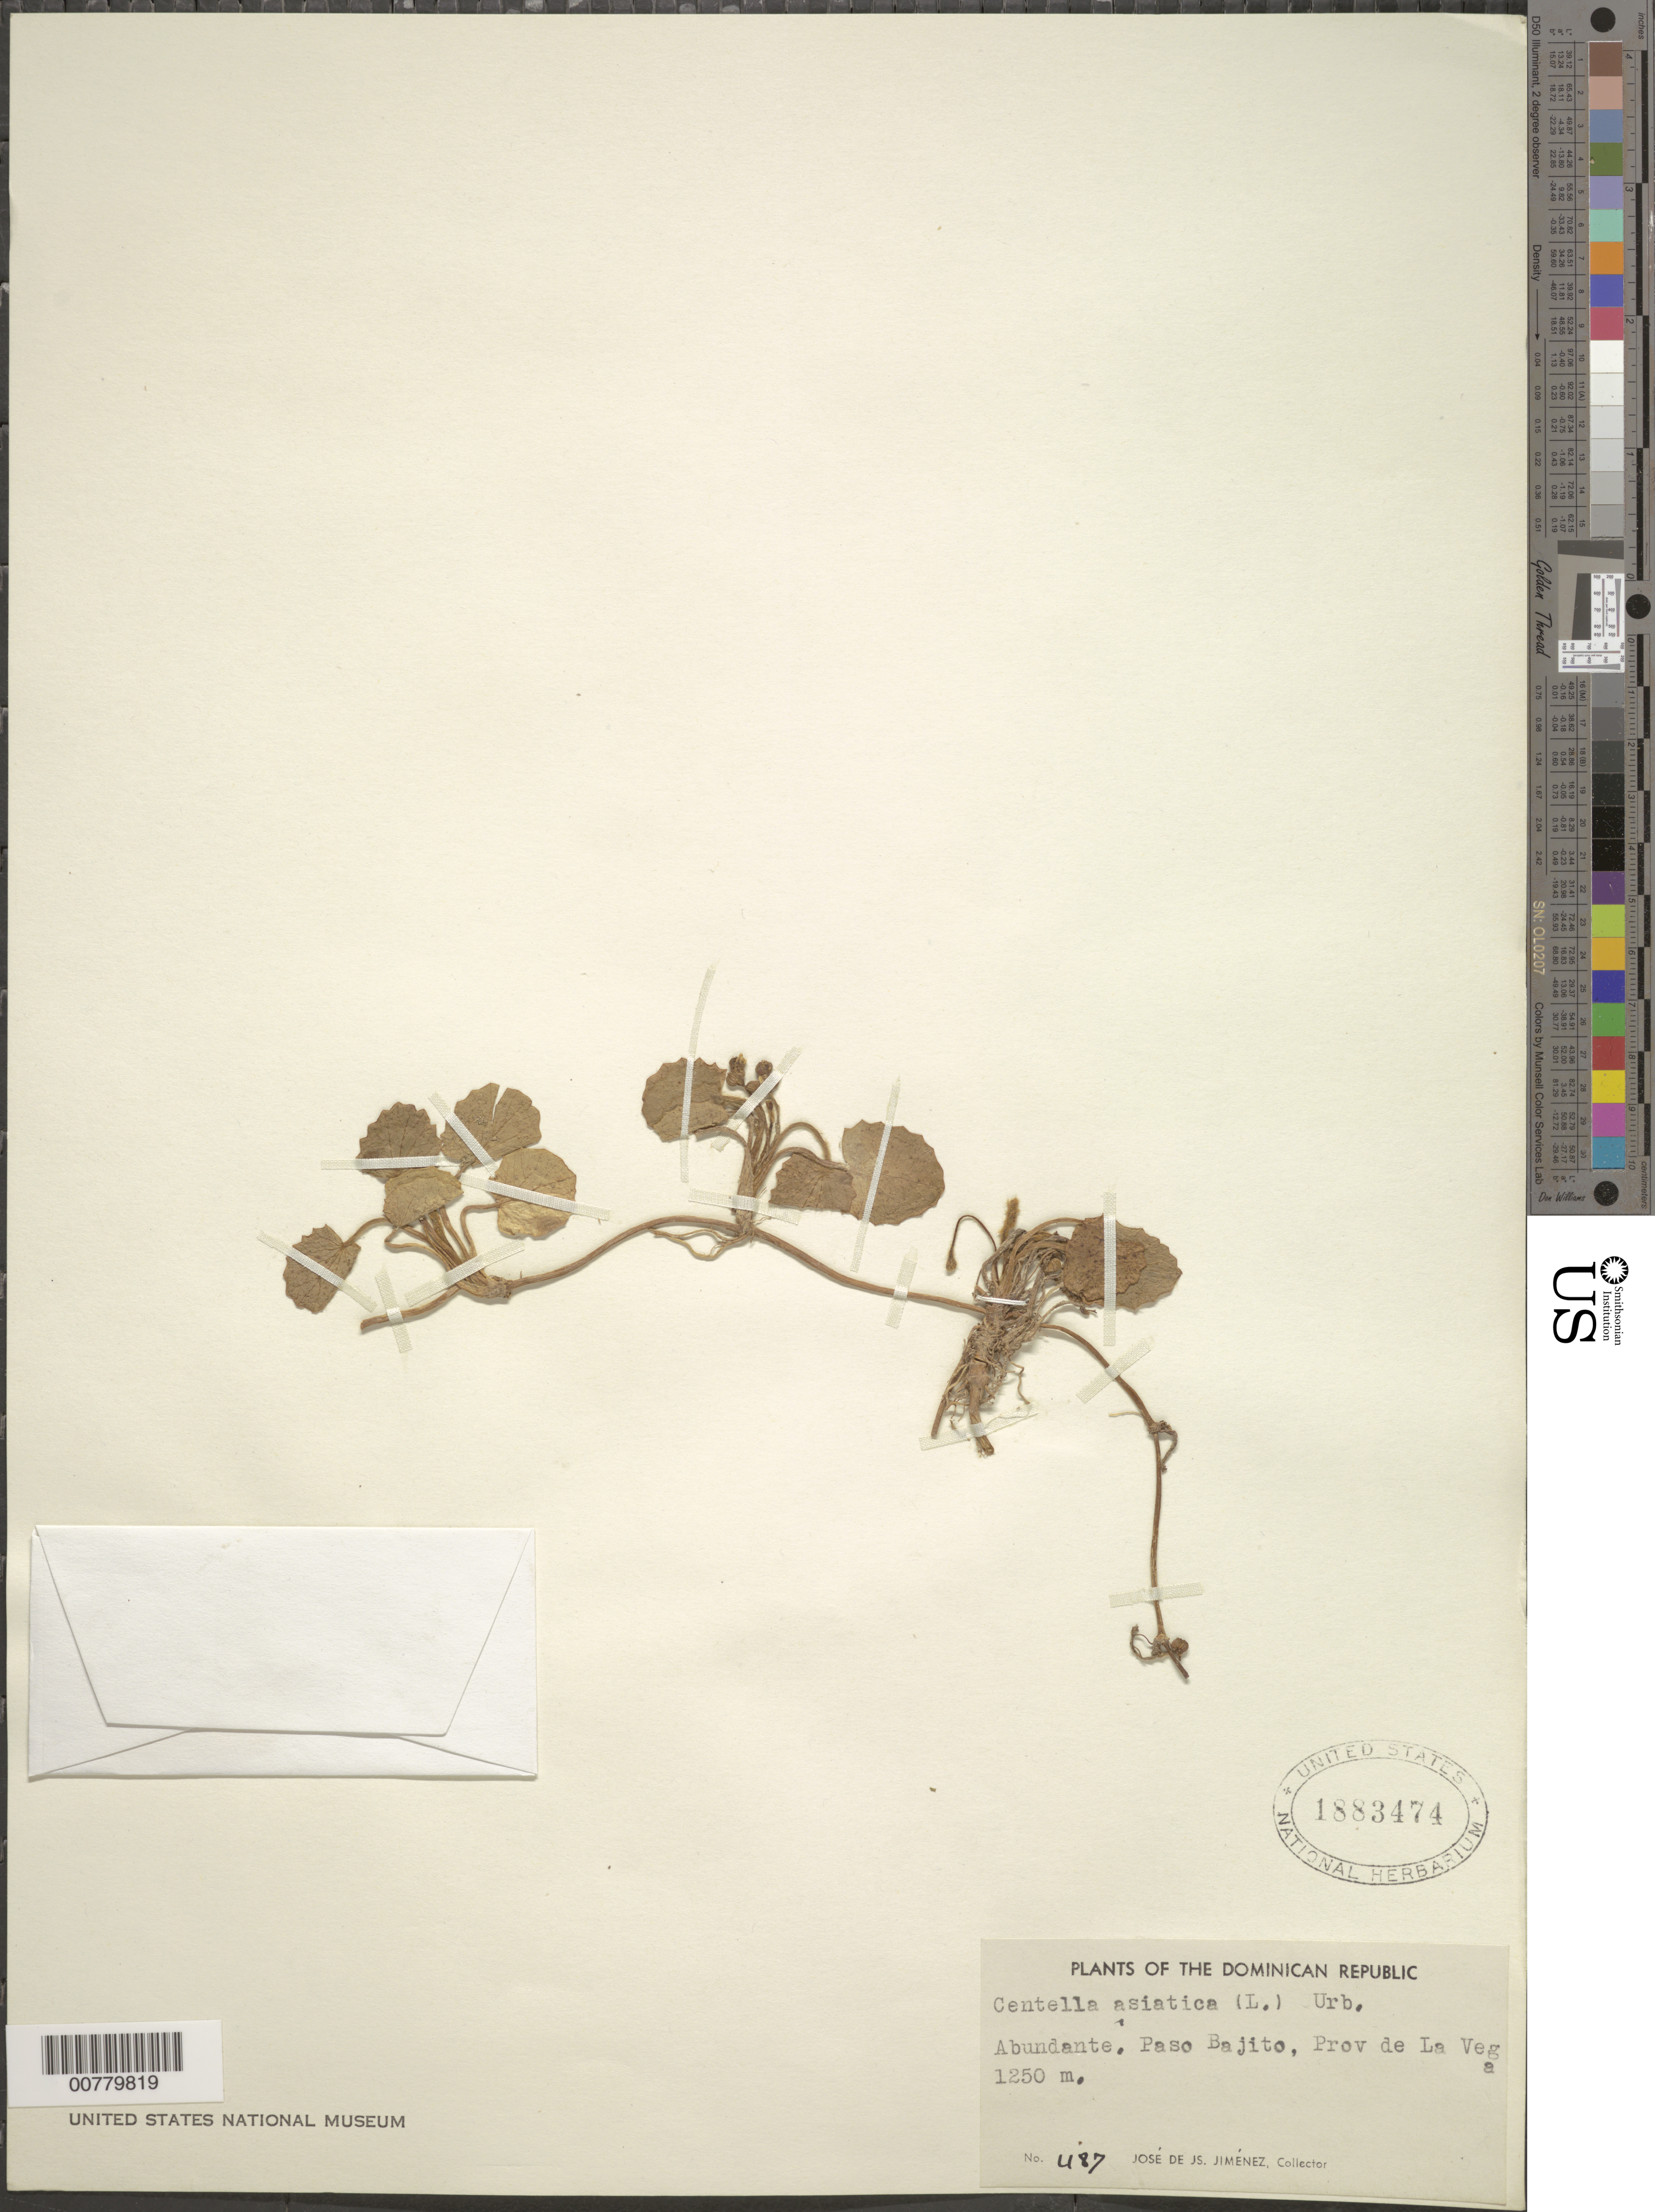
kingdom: Plantae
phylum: Tracheophyta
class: Magnoliopsida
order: Apiales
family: Apiaceae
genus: Centella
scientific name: Centella asiatica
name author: (L.) Urb.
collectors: J. J. Jiménez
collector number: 487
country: Dominican Republic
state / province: La Vega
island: Hispaniola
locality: Paso Bajito.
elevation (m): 1250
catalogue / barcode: US 1883474